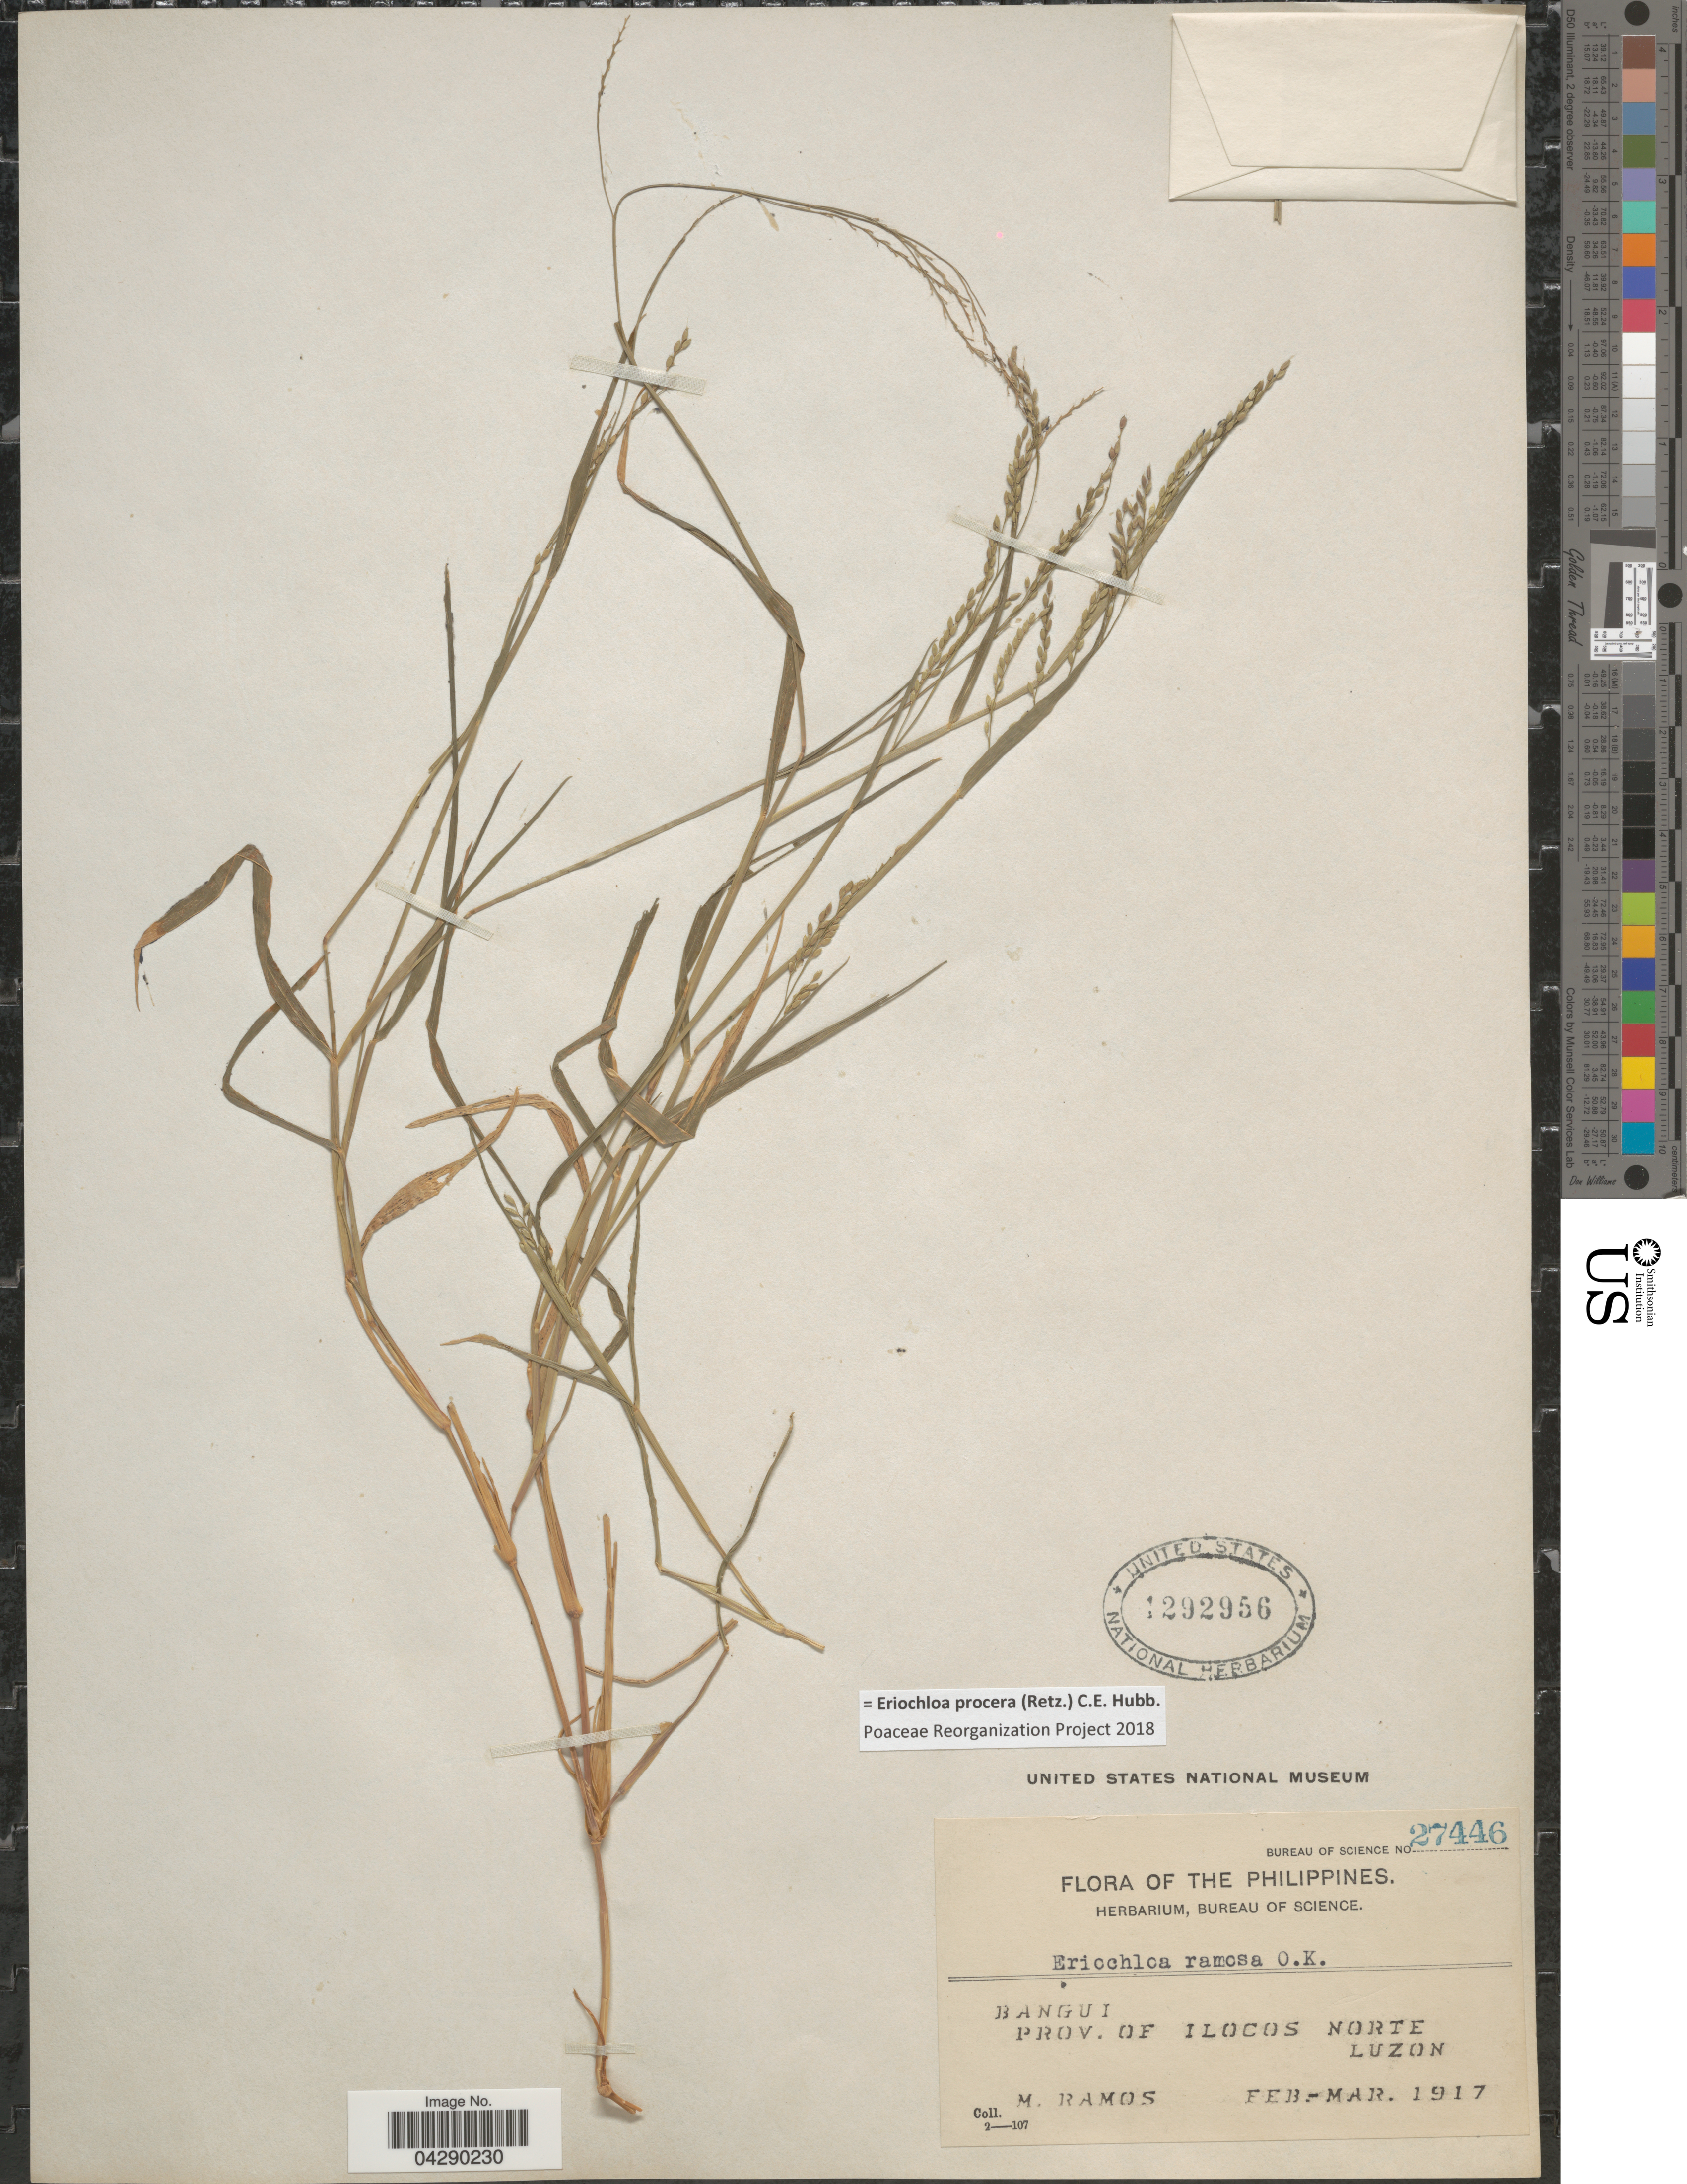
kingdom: Plantae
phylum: Tracheophyta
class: Liliopsida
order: Poales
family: Poaceae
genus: Eriochloa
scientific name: Eriochloa procera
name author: (Retz.) C.E. Hubb.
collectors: M. Ramos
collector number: Bureau of Science 27446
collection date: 1917-02/1917-03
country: Philippines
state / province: Ilocos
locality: Bangui. Prov. of Ilocos Norte. Luzon.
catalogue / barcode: US 1292956